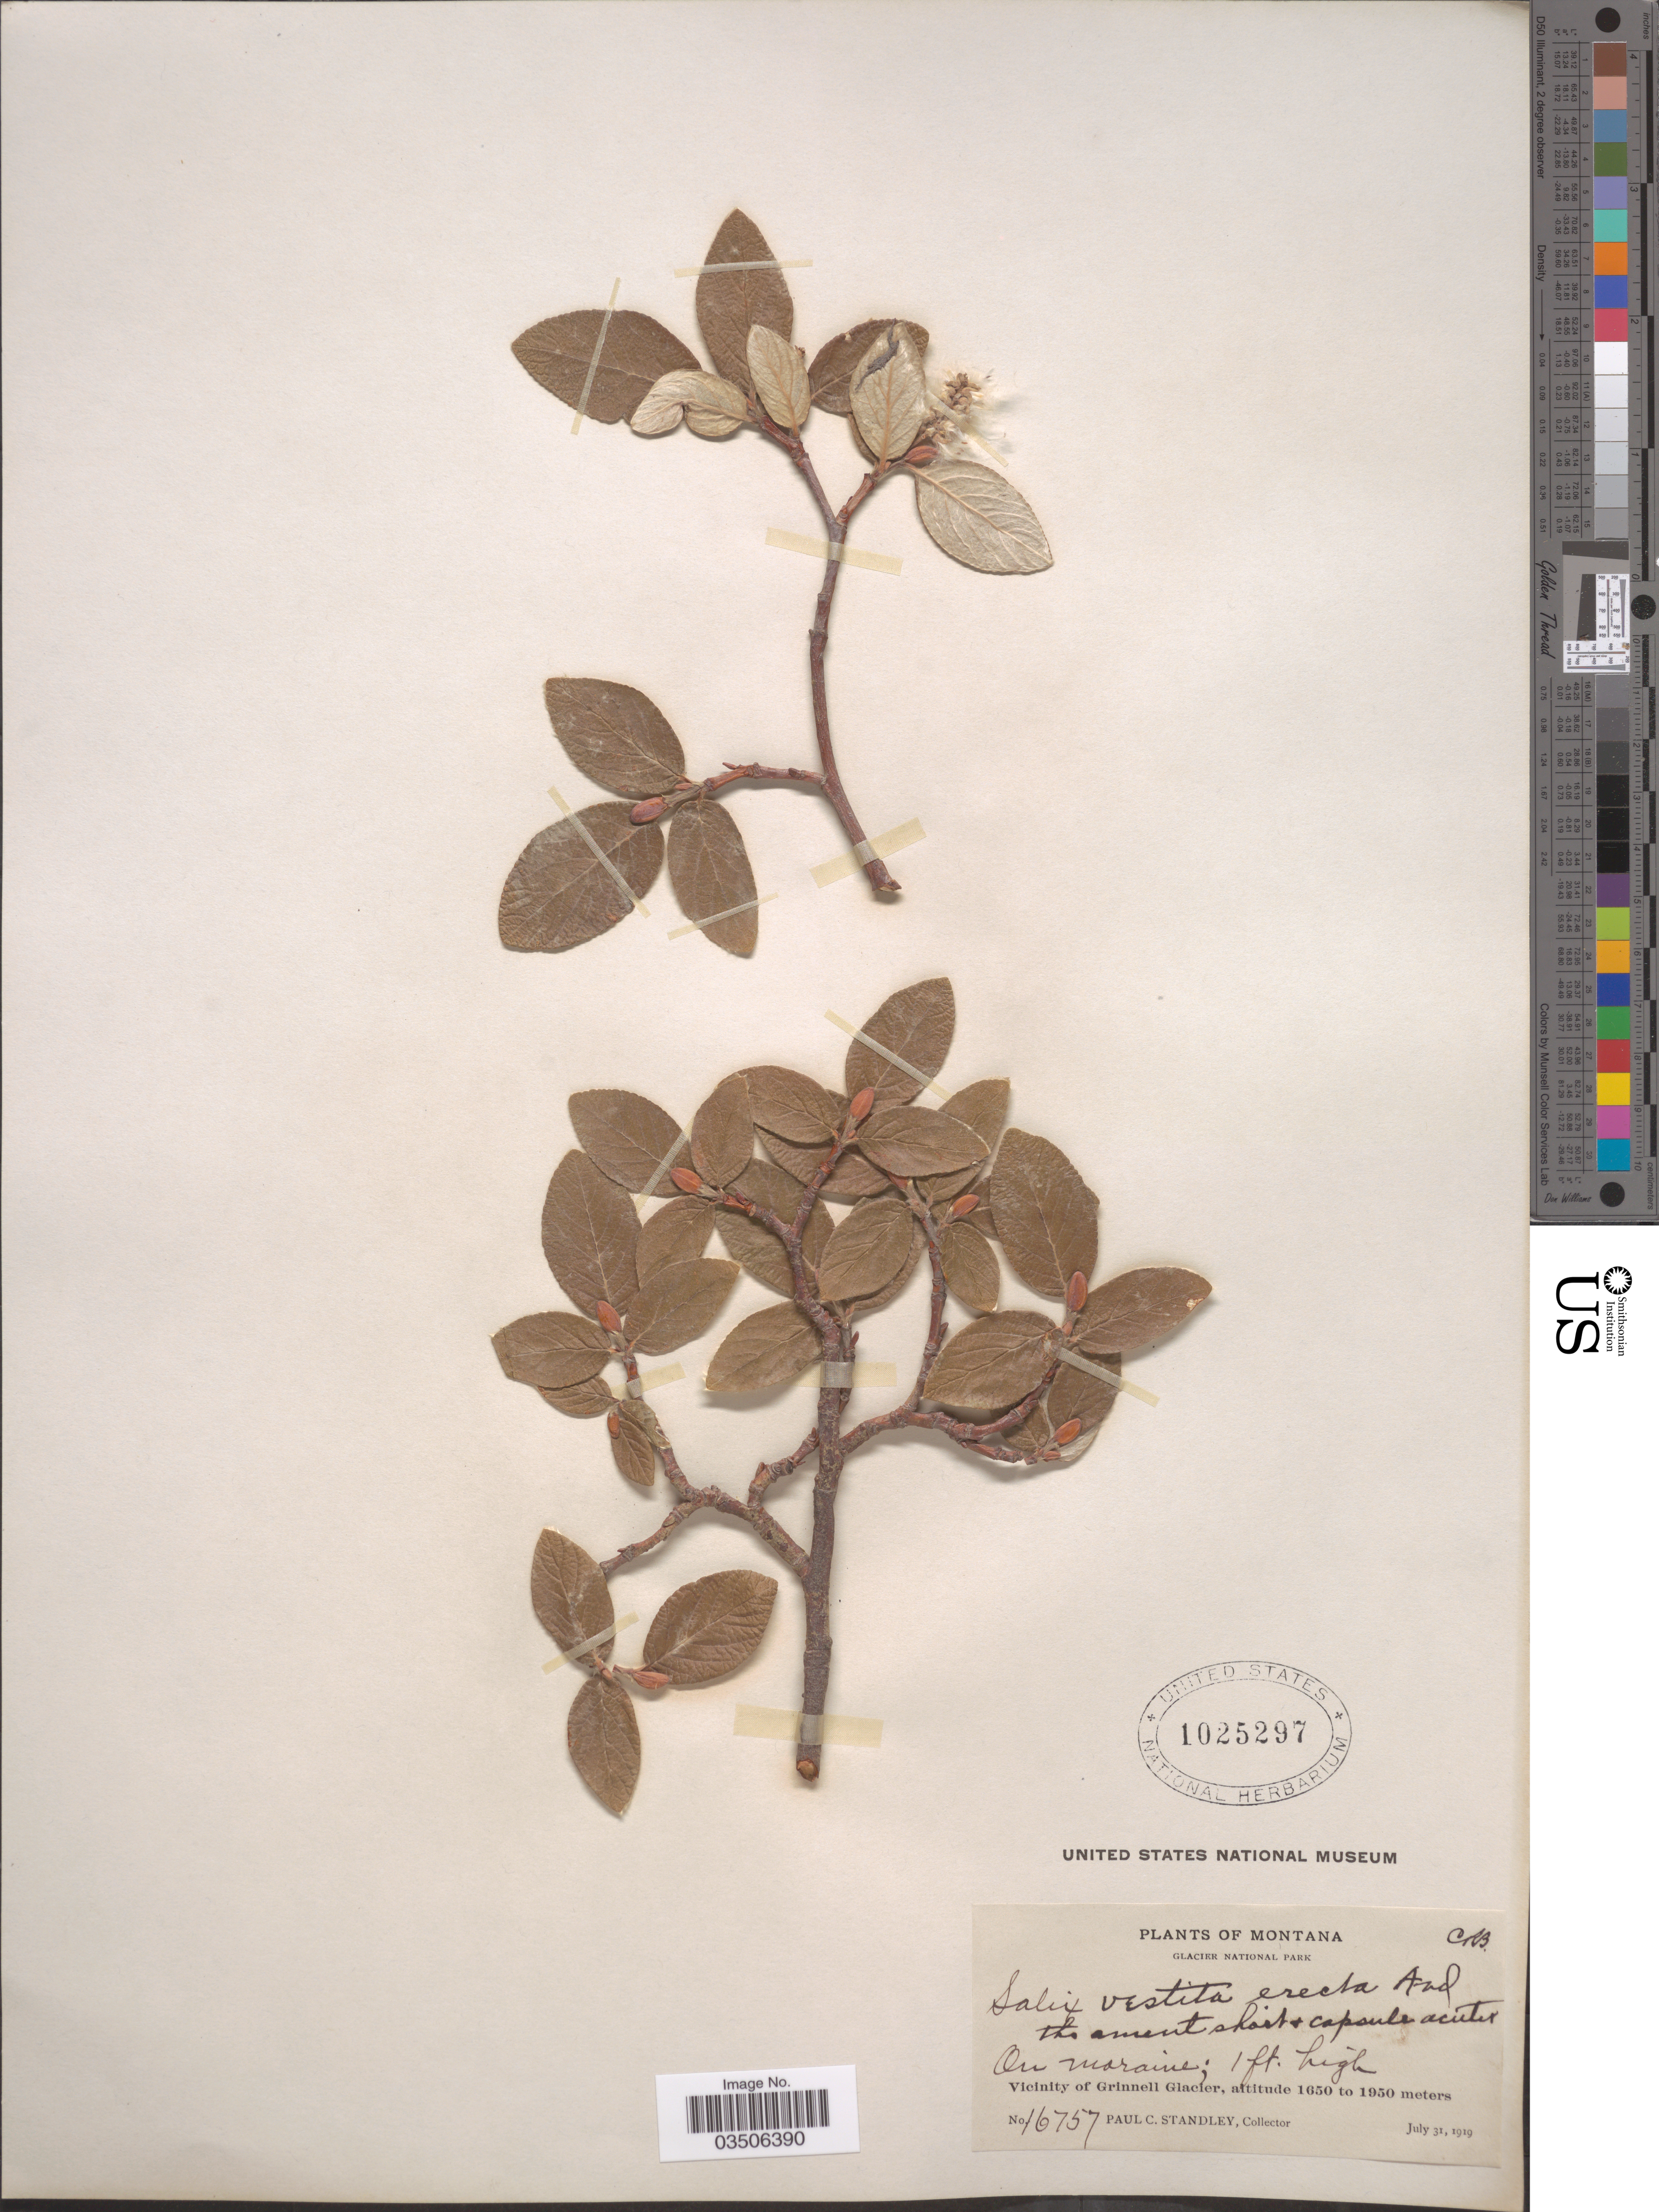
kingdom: Plantae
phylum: Tracheophyta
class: Magnoliopsida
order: Malpighiales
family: Salicaceae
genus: Salix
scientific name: Salix vestita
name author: Pursh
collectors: P. C. Standley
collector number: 16757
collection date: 1919-07-31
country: United States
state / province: Montana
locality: Glacier National Park Vicinity of Grinnell Glacier.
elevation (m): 1650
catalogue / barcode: US 1025297